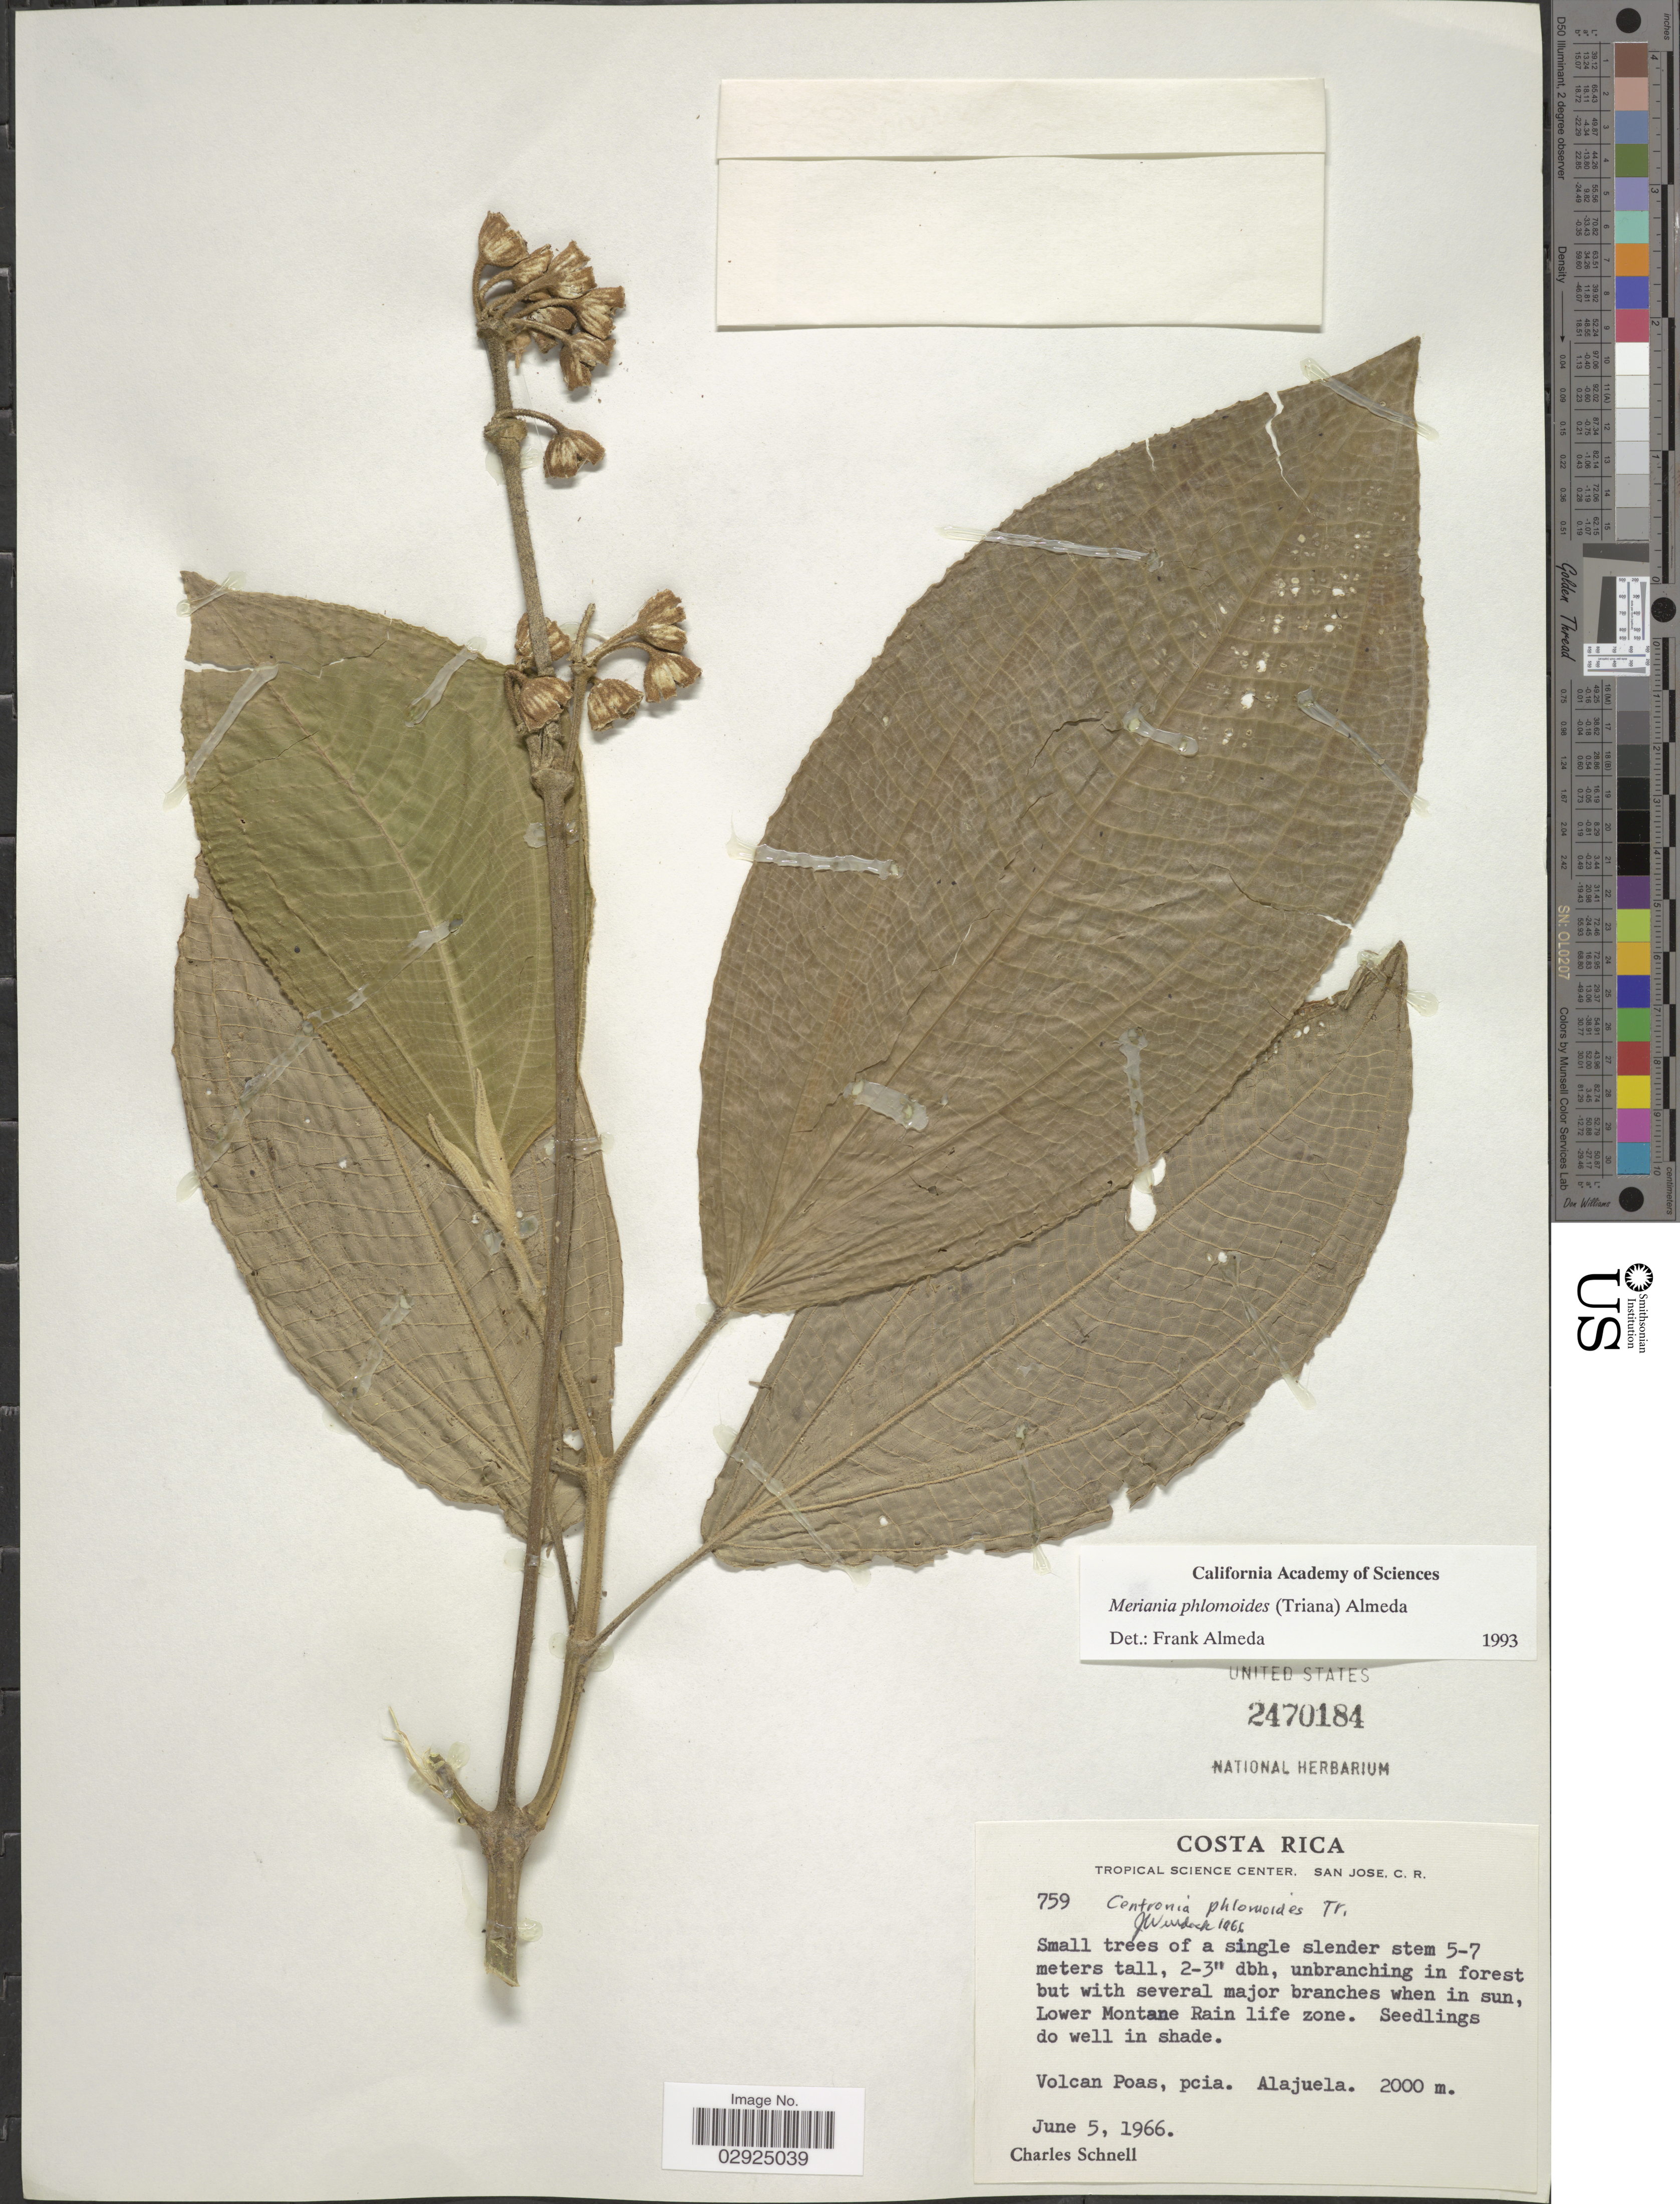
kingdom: Plantae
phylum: Tracheophyta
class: Magnoliopsida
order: Myrtales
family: Melastomataceae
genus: Meriania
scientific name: Meriania phlomoides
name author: (Triana) Almeda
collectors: C. Schnell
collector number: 759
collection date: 1966-06-05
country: Costa Rica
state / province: Alajuela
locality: Volcan Poas, pcia. Alajuela, Lower Montane Rain life zone.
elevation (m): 2000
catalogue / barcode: US 2470184